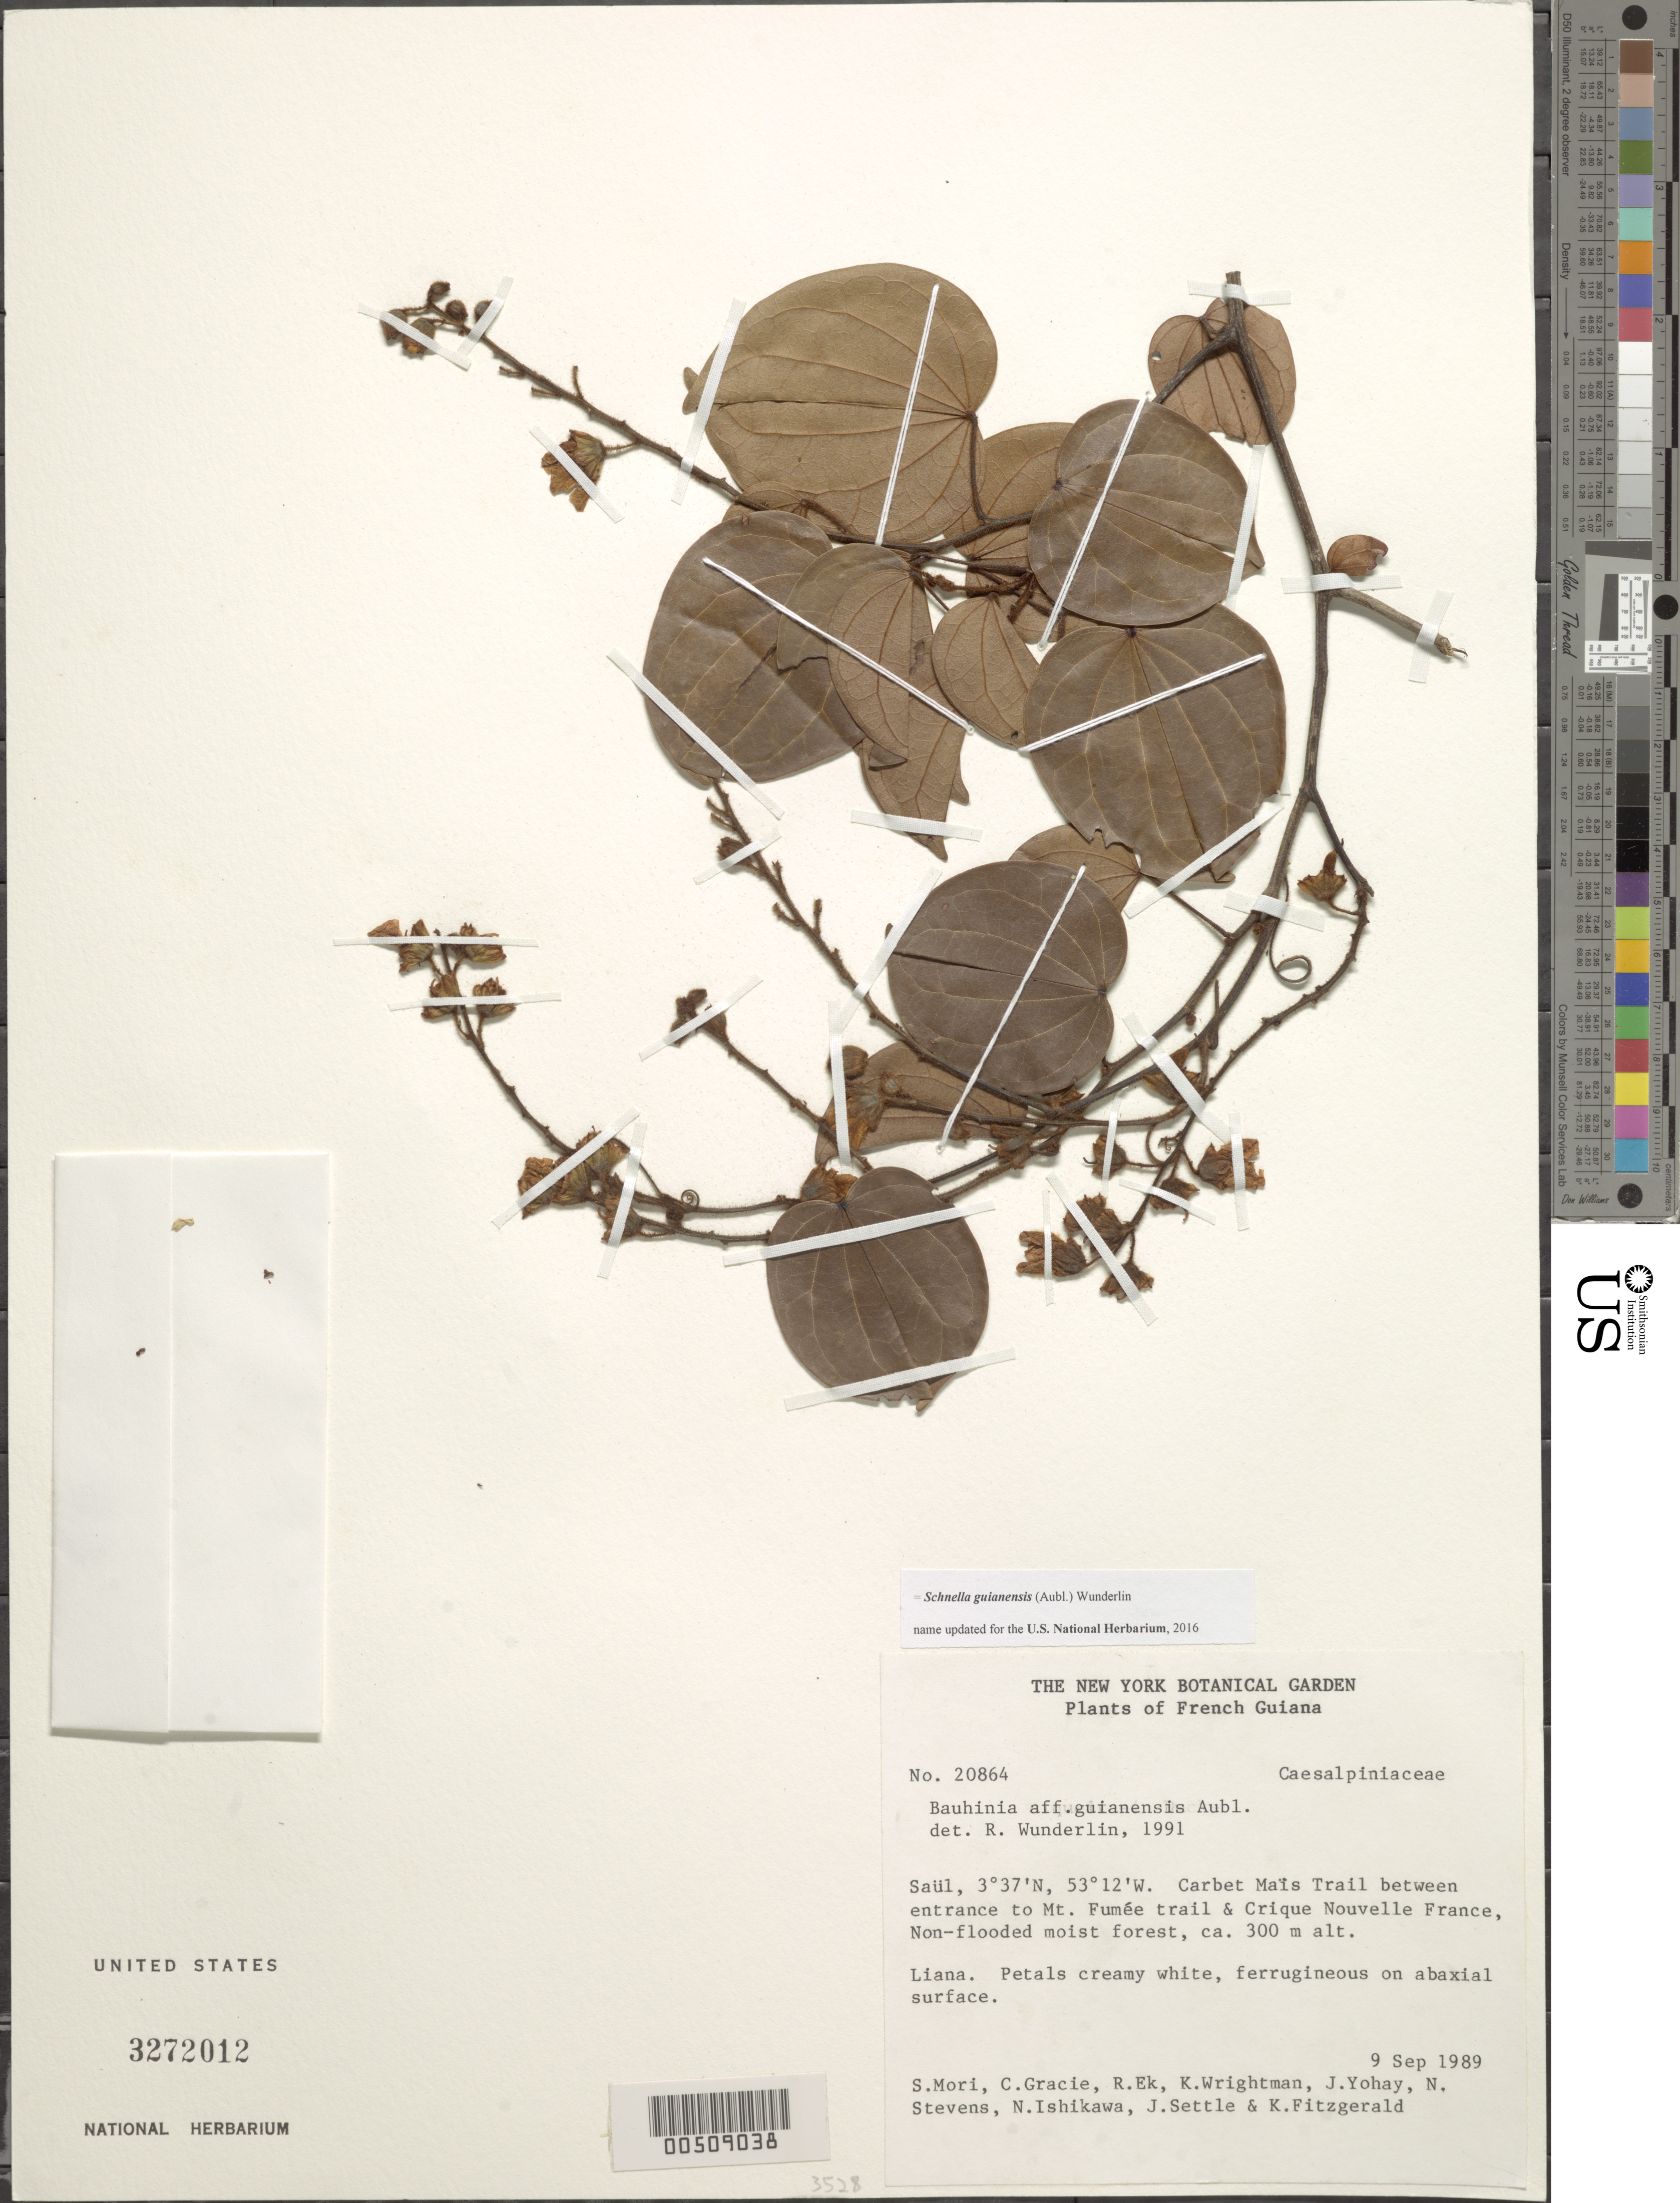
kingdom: Plantae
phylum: Tracheophyta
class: Magnoliopsida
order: Fabales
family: Fabaceae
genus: Schnella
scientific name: Schnella guianensis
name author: (Aubl.) Wunderlin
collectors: S. Mori, C. A. Gracie, R. C. Ek, K. Wrightman, J. Yohay, N. Stevens, N. Ishikawa, J. Settle & J. Settle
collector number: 13044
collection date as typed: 09 Jul 1983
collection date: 1983-07-09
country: French Guiana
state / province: Saint-Laurent-du-Maroni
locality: Saul, between mt. fumee trail and crique nouvelle france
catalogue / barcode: US 3272012